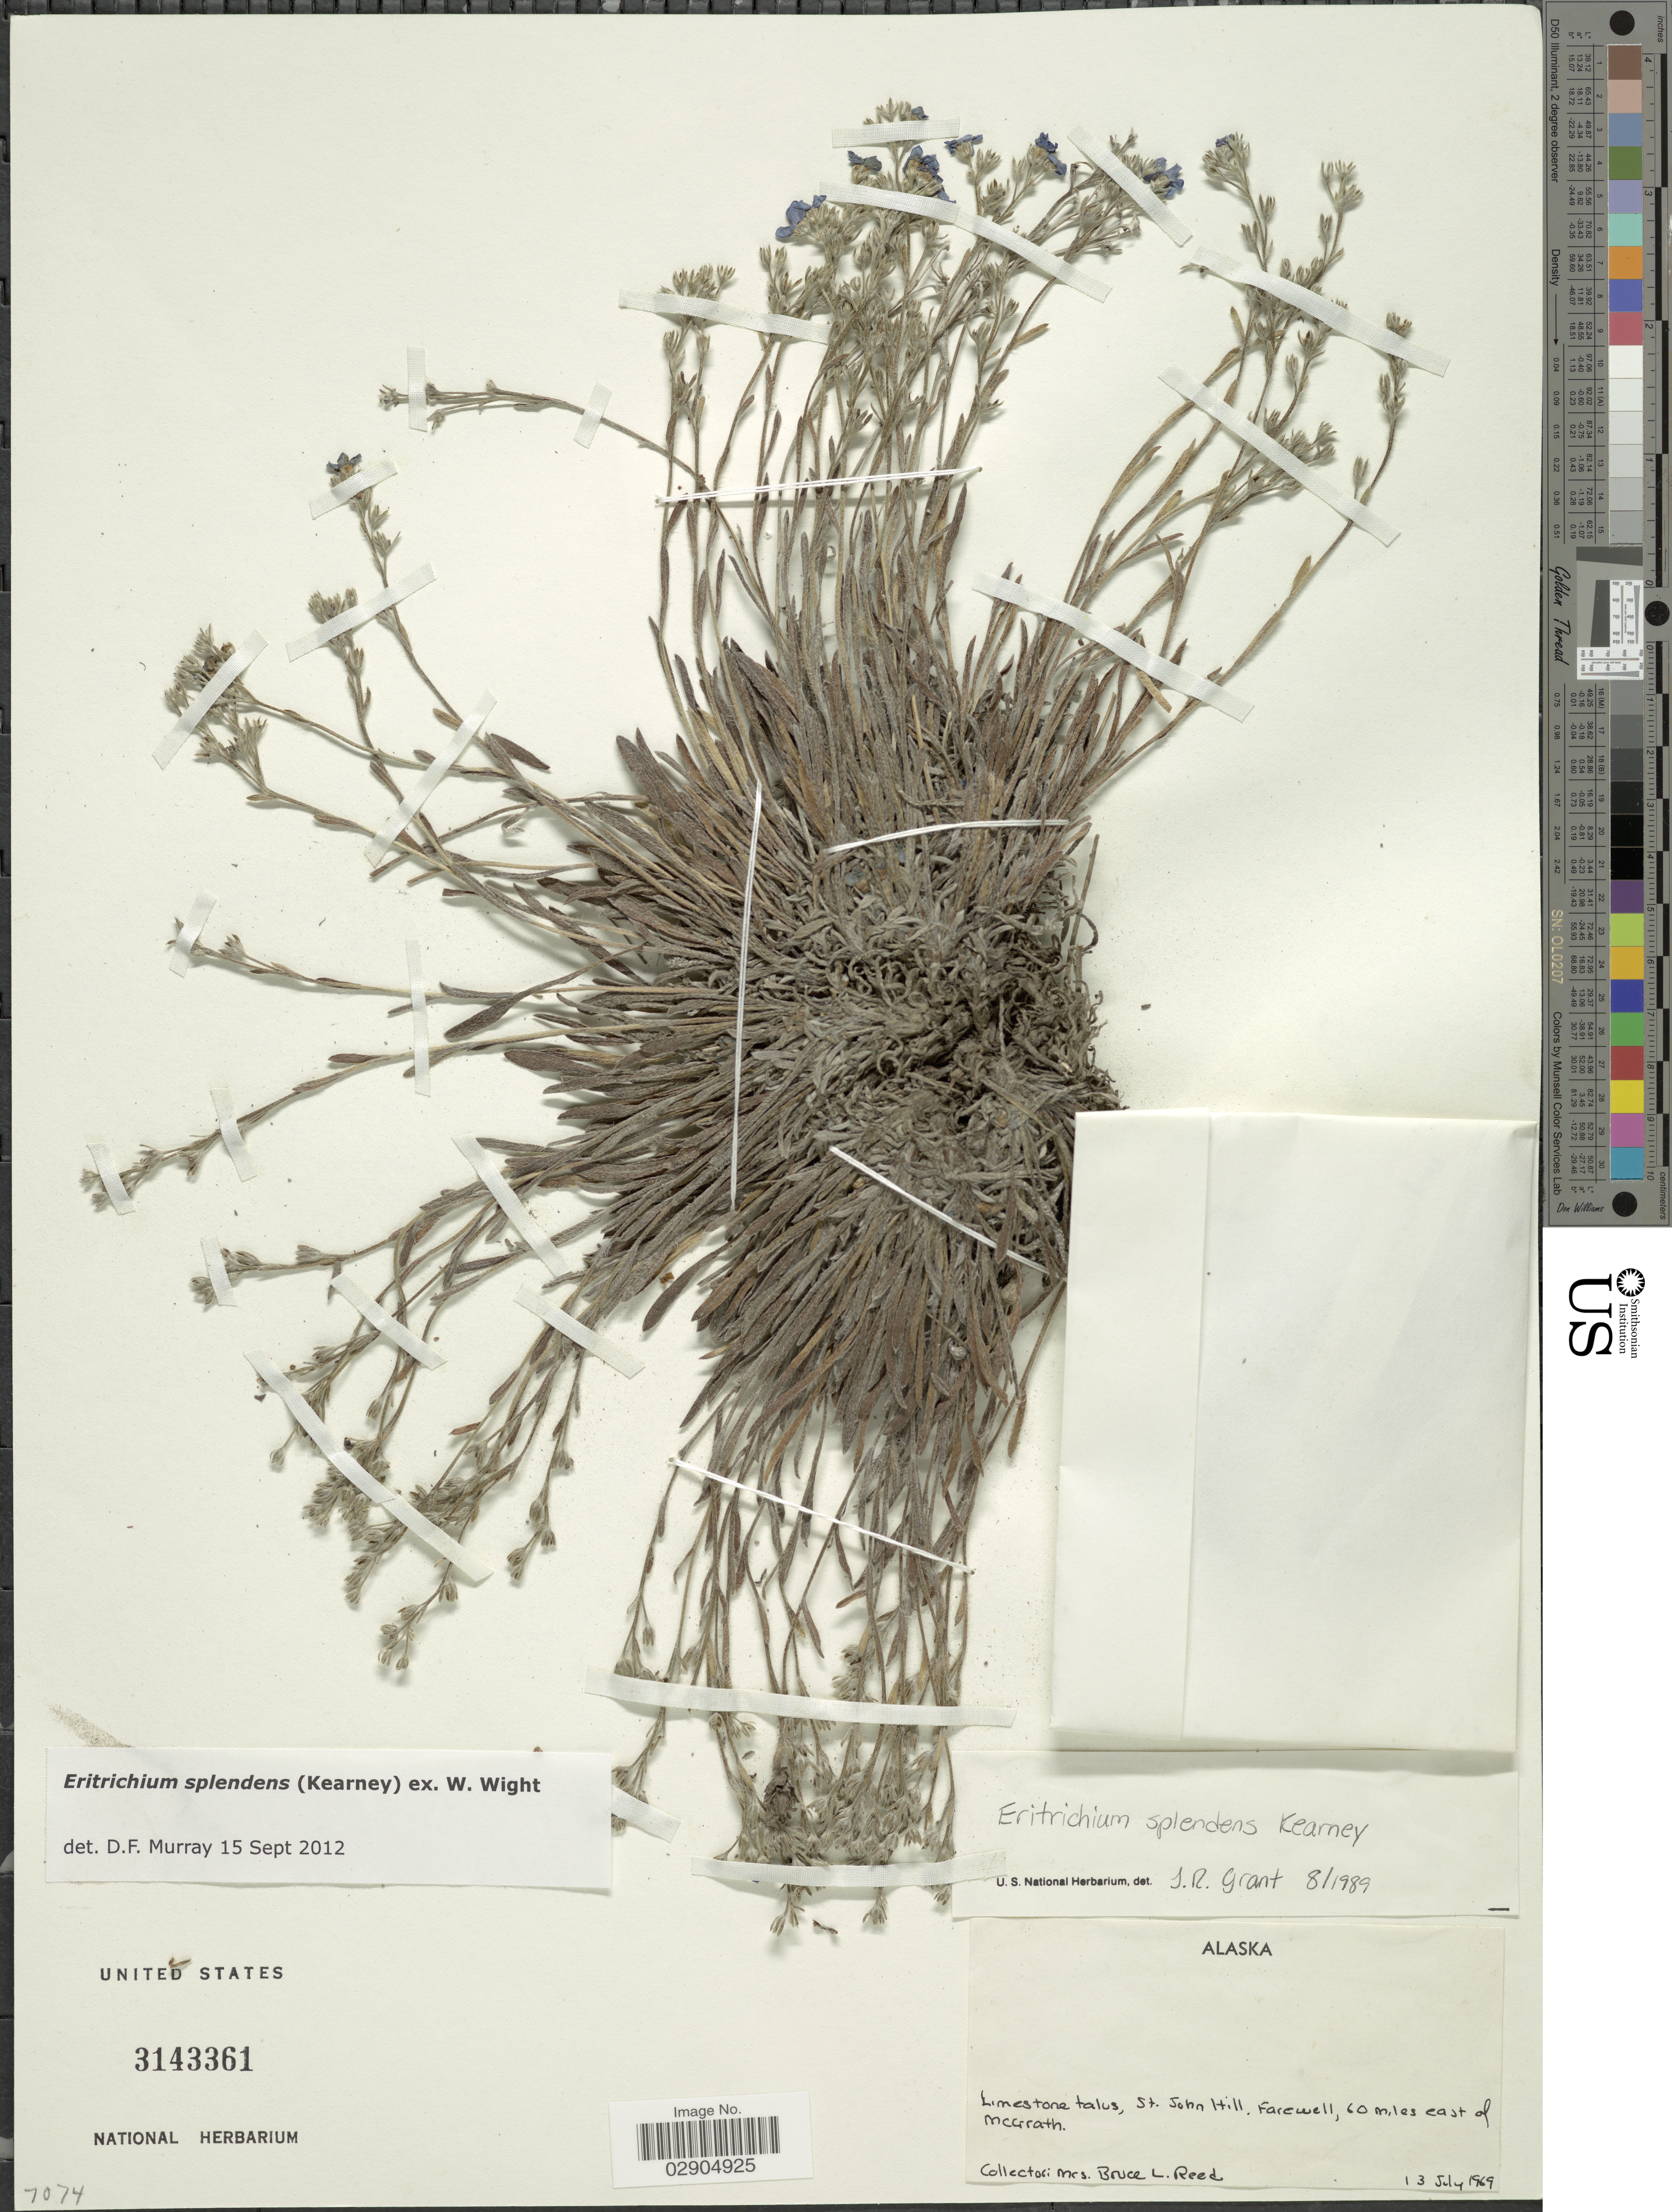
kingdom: Plantae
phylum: Tracheophyta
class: Magnoliopsida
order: Boraginales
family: Boraginaceae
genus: Eritrichium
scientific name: Eritrichium splendens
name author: Kearney ex W. Wight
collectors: B. Reed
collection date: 1969-07-16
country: United States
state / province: Alaska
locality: St. John Hill, Farewell, 60 miles east of McGrath.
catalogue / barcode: US 3143361